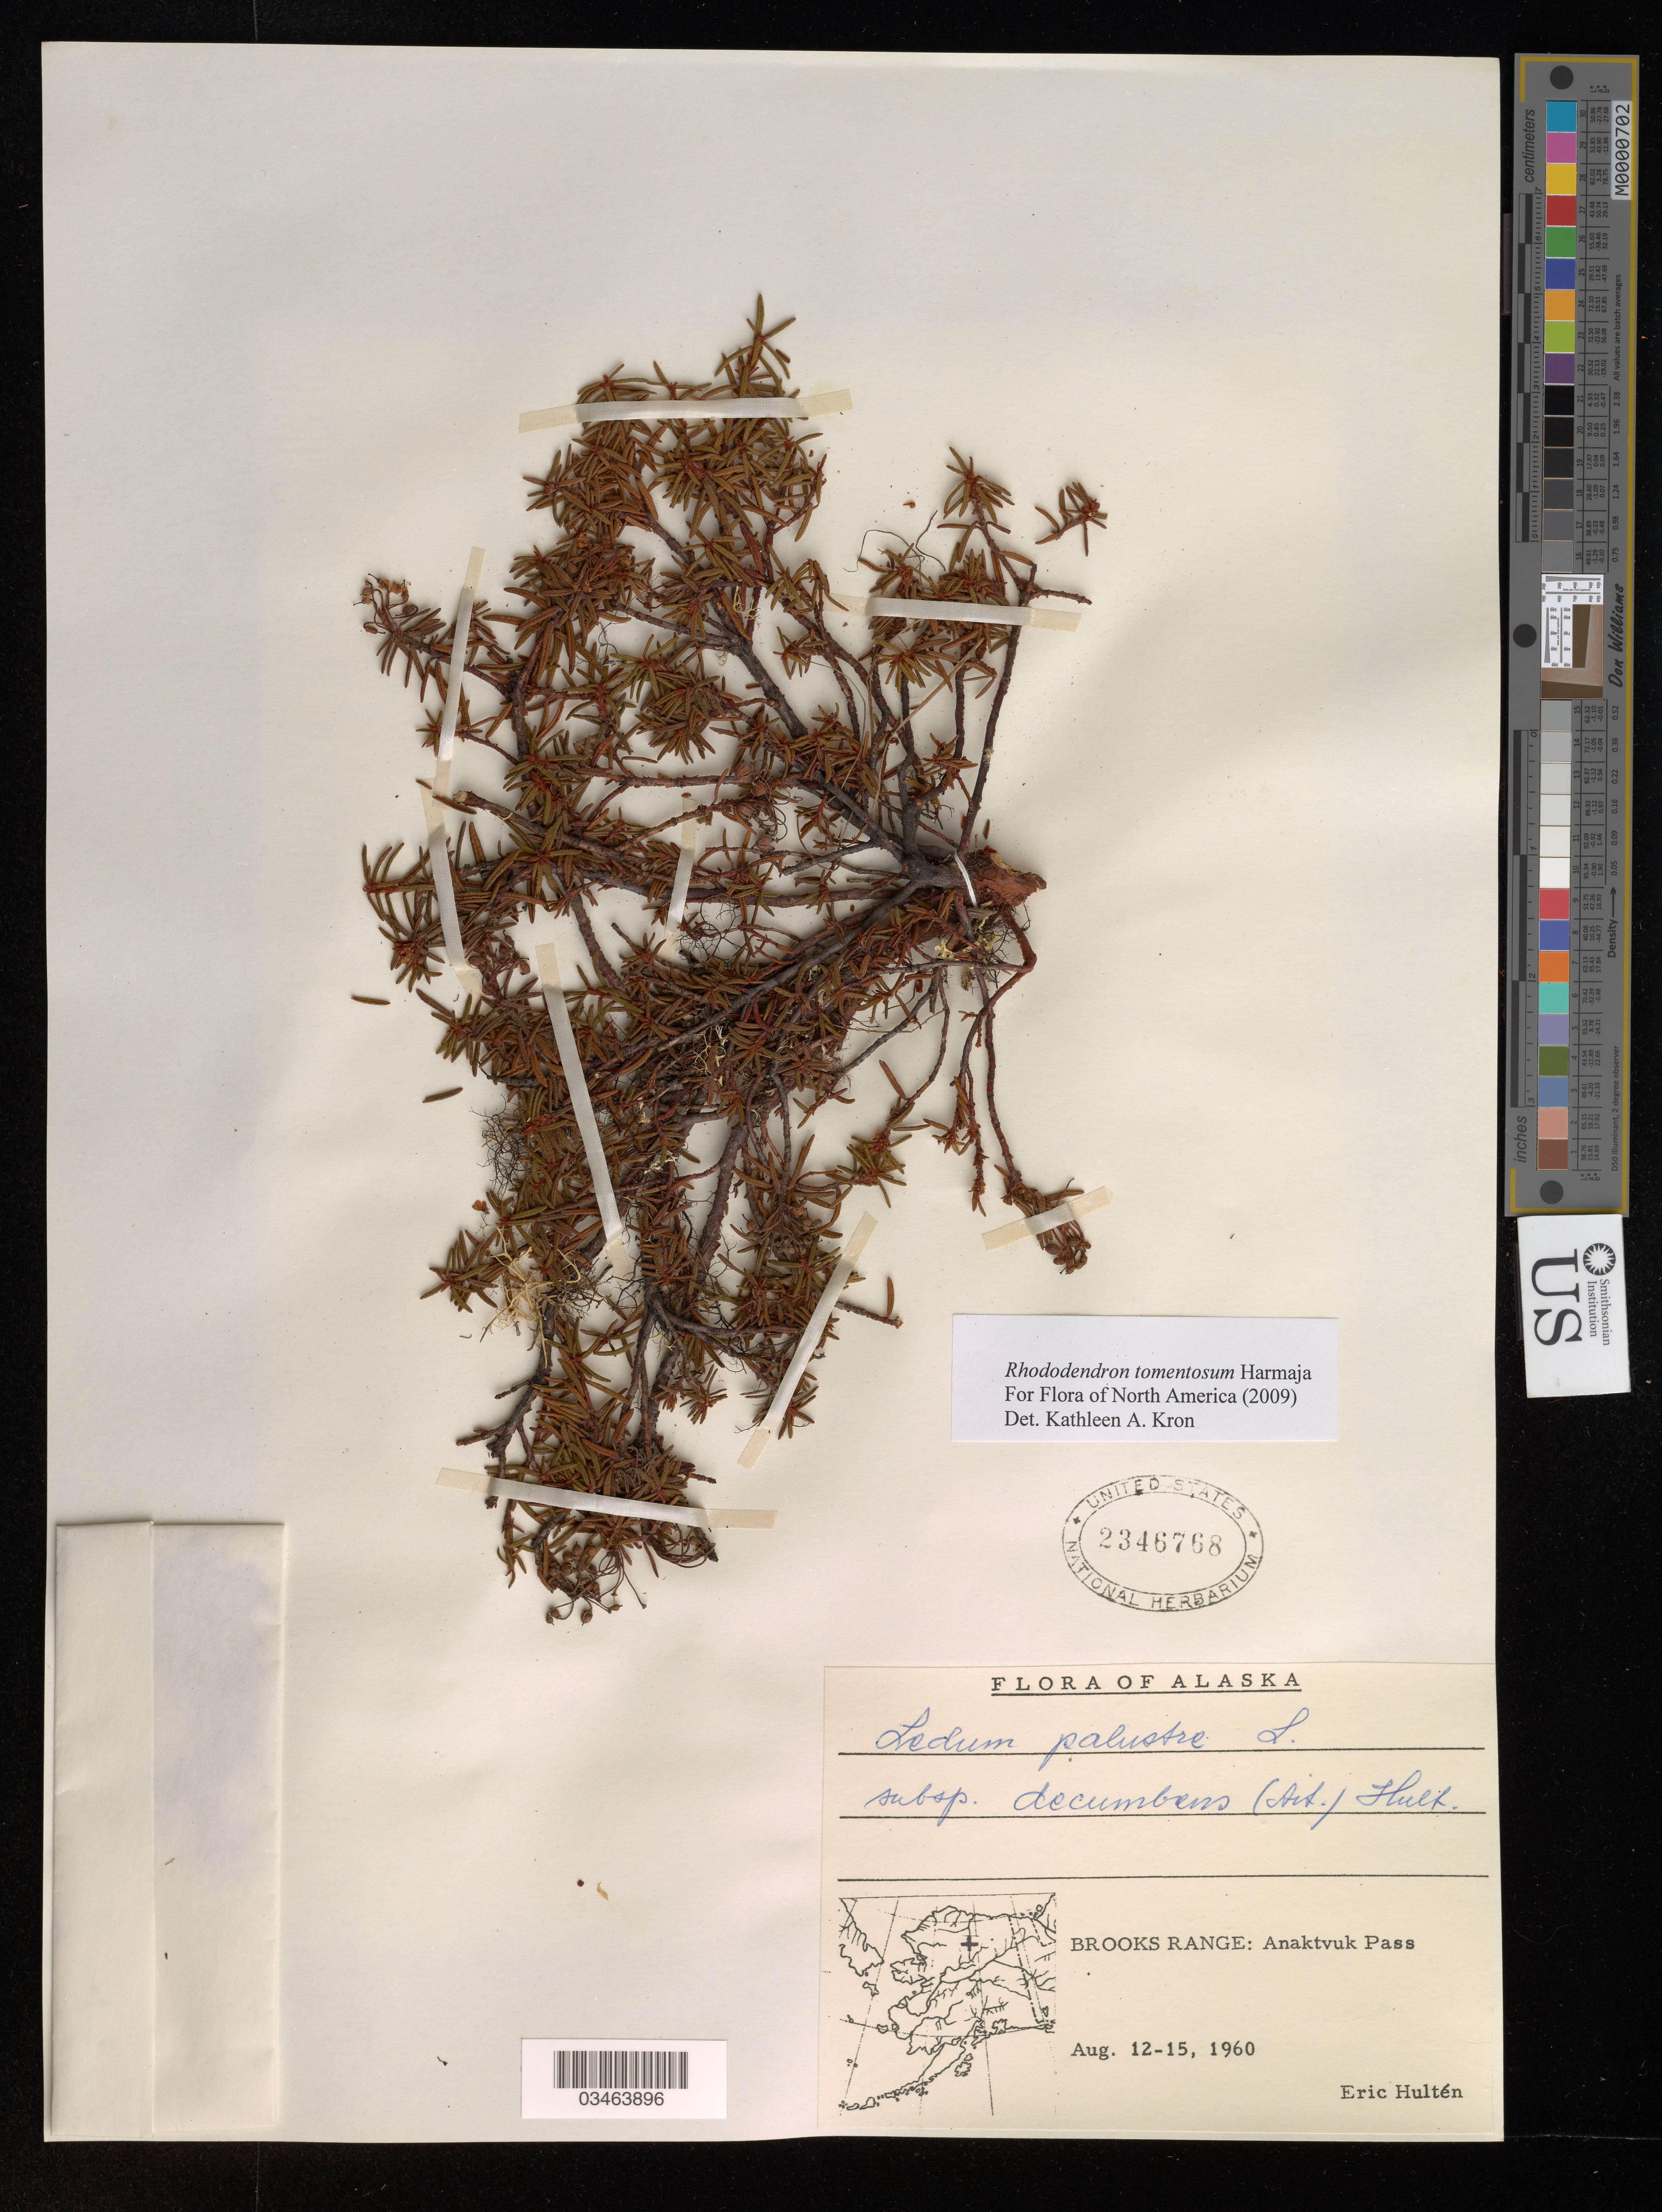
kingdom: Plantae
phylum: Tracheophyta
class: Magnoliopsida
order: Ericales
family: Ericaceae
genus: Rhododendron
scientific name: Rhododendron tomentosum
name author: Harmaja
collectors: E. Hultén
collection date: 1960-08-12/1960-08-15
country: United States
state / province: Alaska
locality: Brooks Range: Anaktvuk Pass.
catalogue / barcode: US 2346768